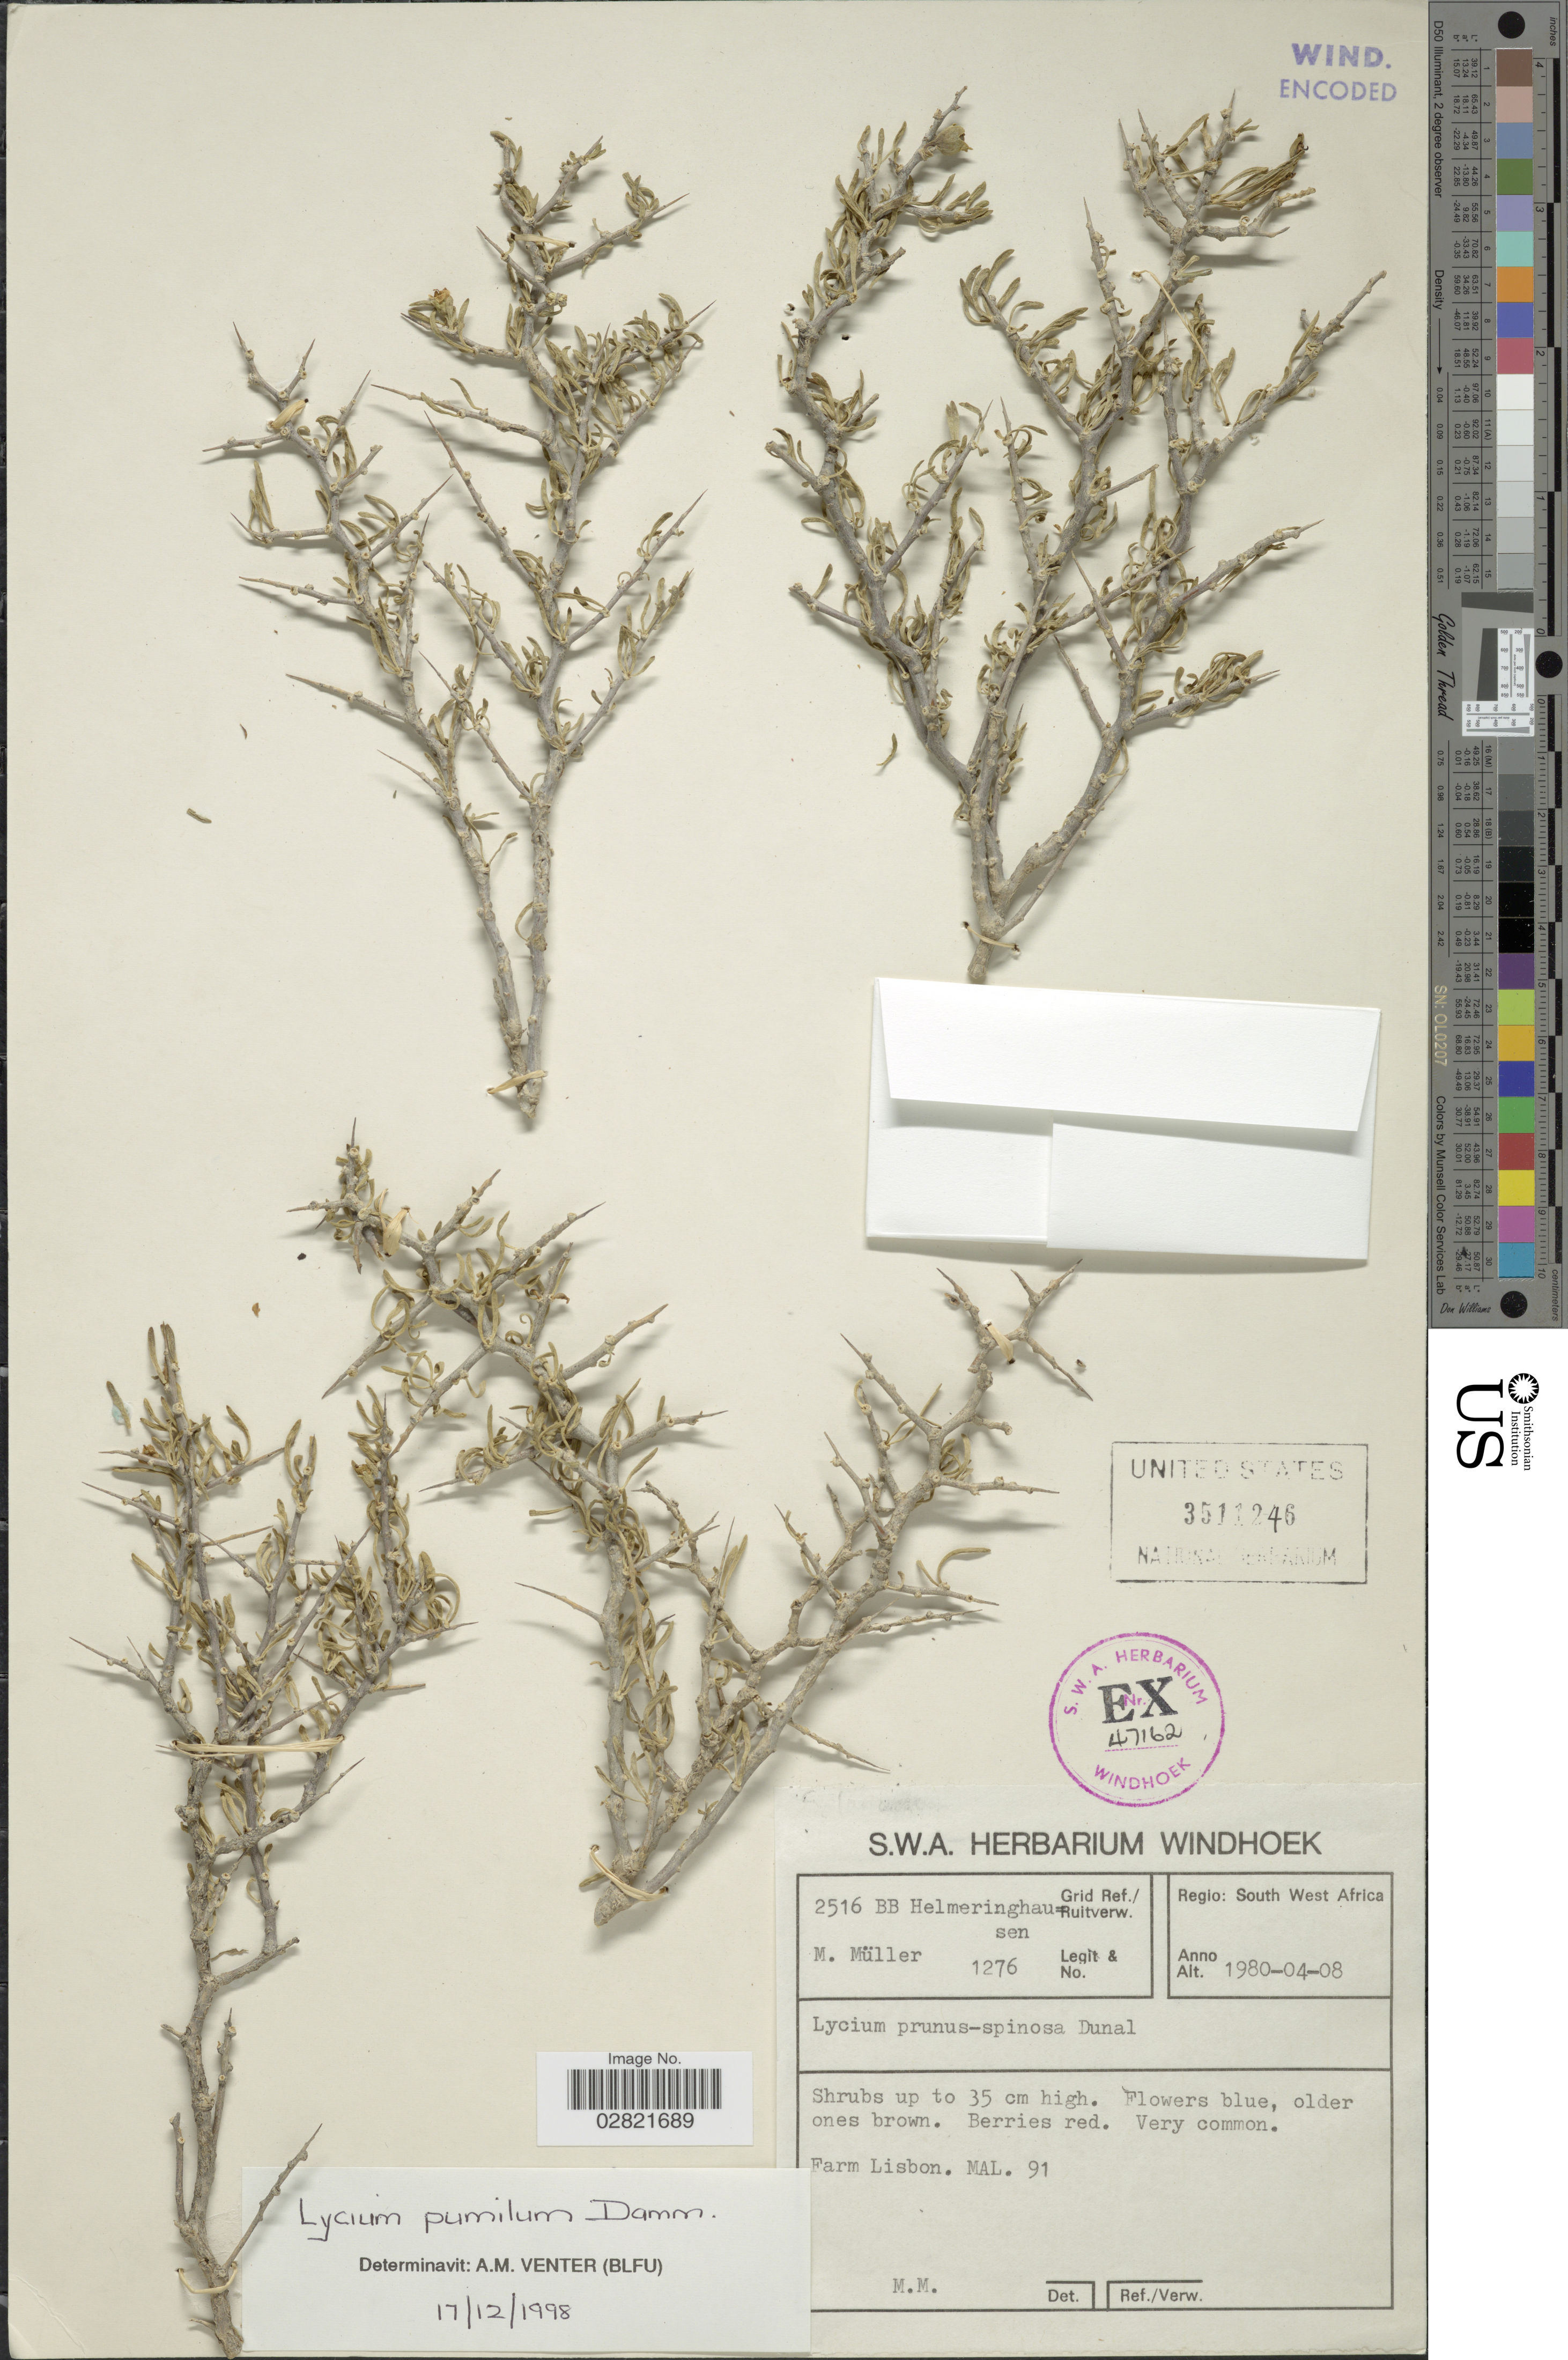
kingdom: Plantae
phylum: Tracheophyta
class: Magnoliopsida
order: Solanales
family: Solanaceae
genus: Lycium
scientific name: Lycium pumilum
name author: Dammer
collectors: M. Muller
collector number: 1276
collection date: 1980-04-08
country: Namibia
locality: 2516 BB Helmeringhausen. Grid Ref./ Ruitverw. Regio: South West Africa. Farm Lisbon. MAL. 91.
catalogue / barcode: US 3511246